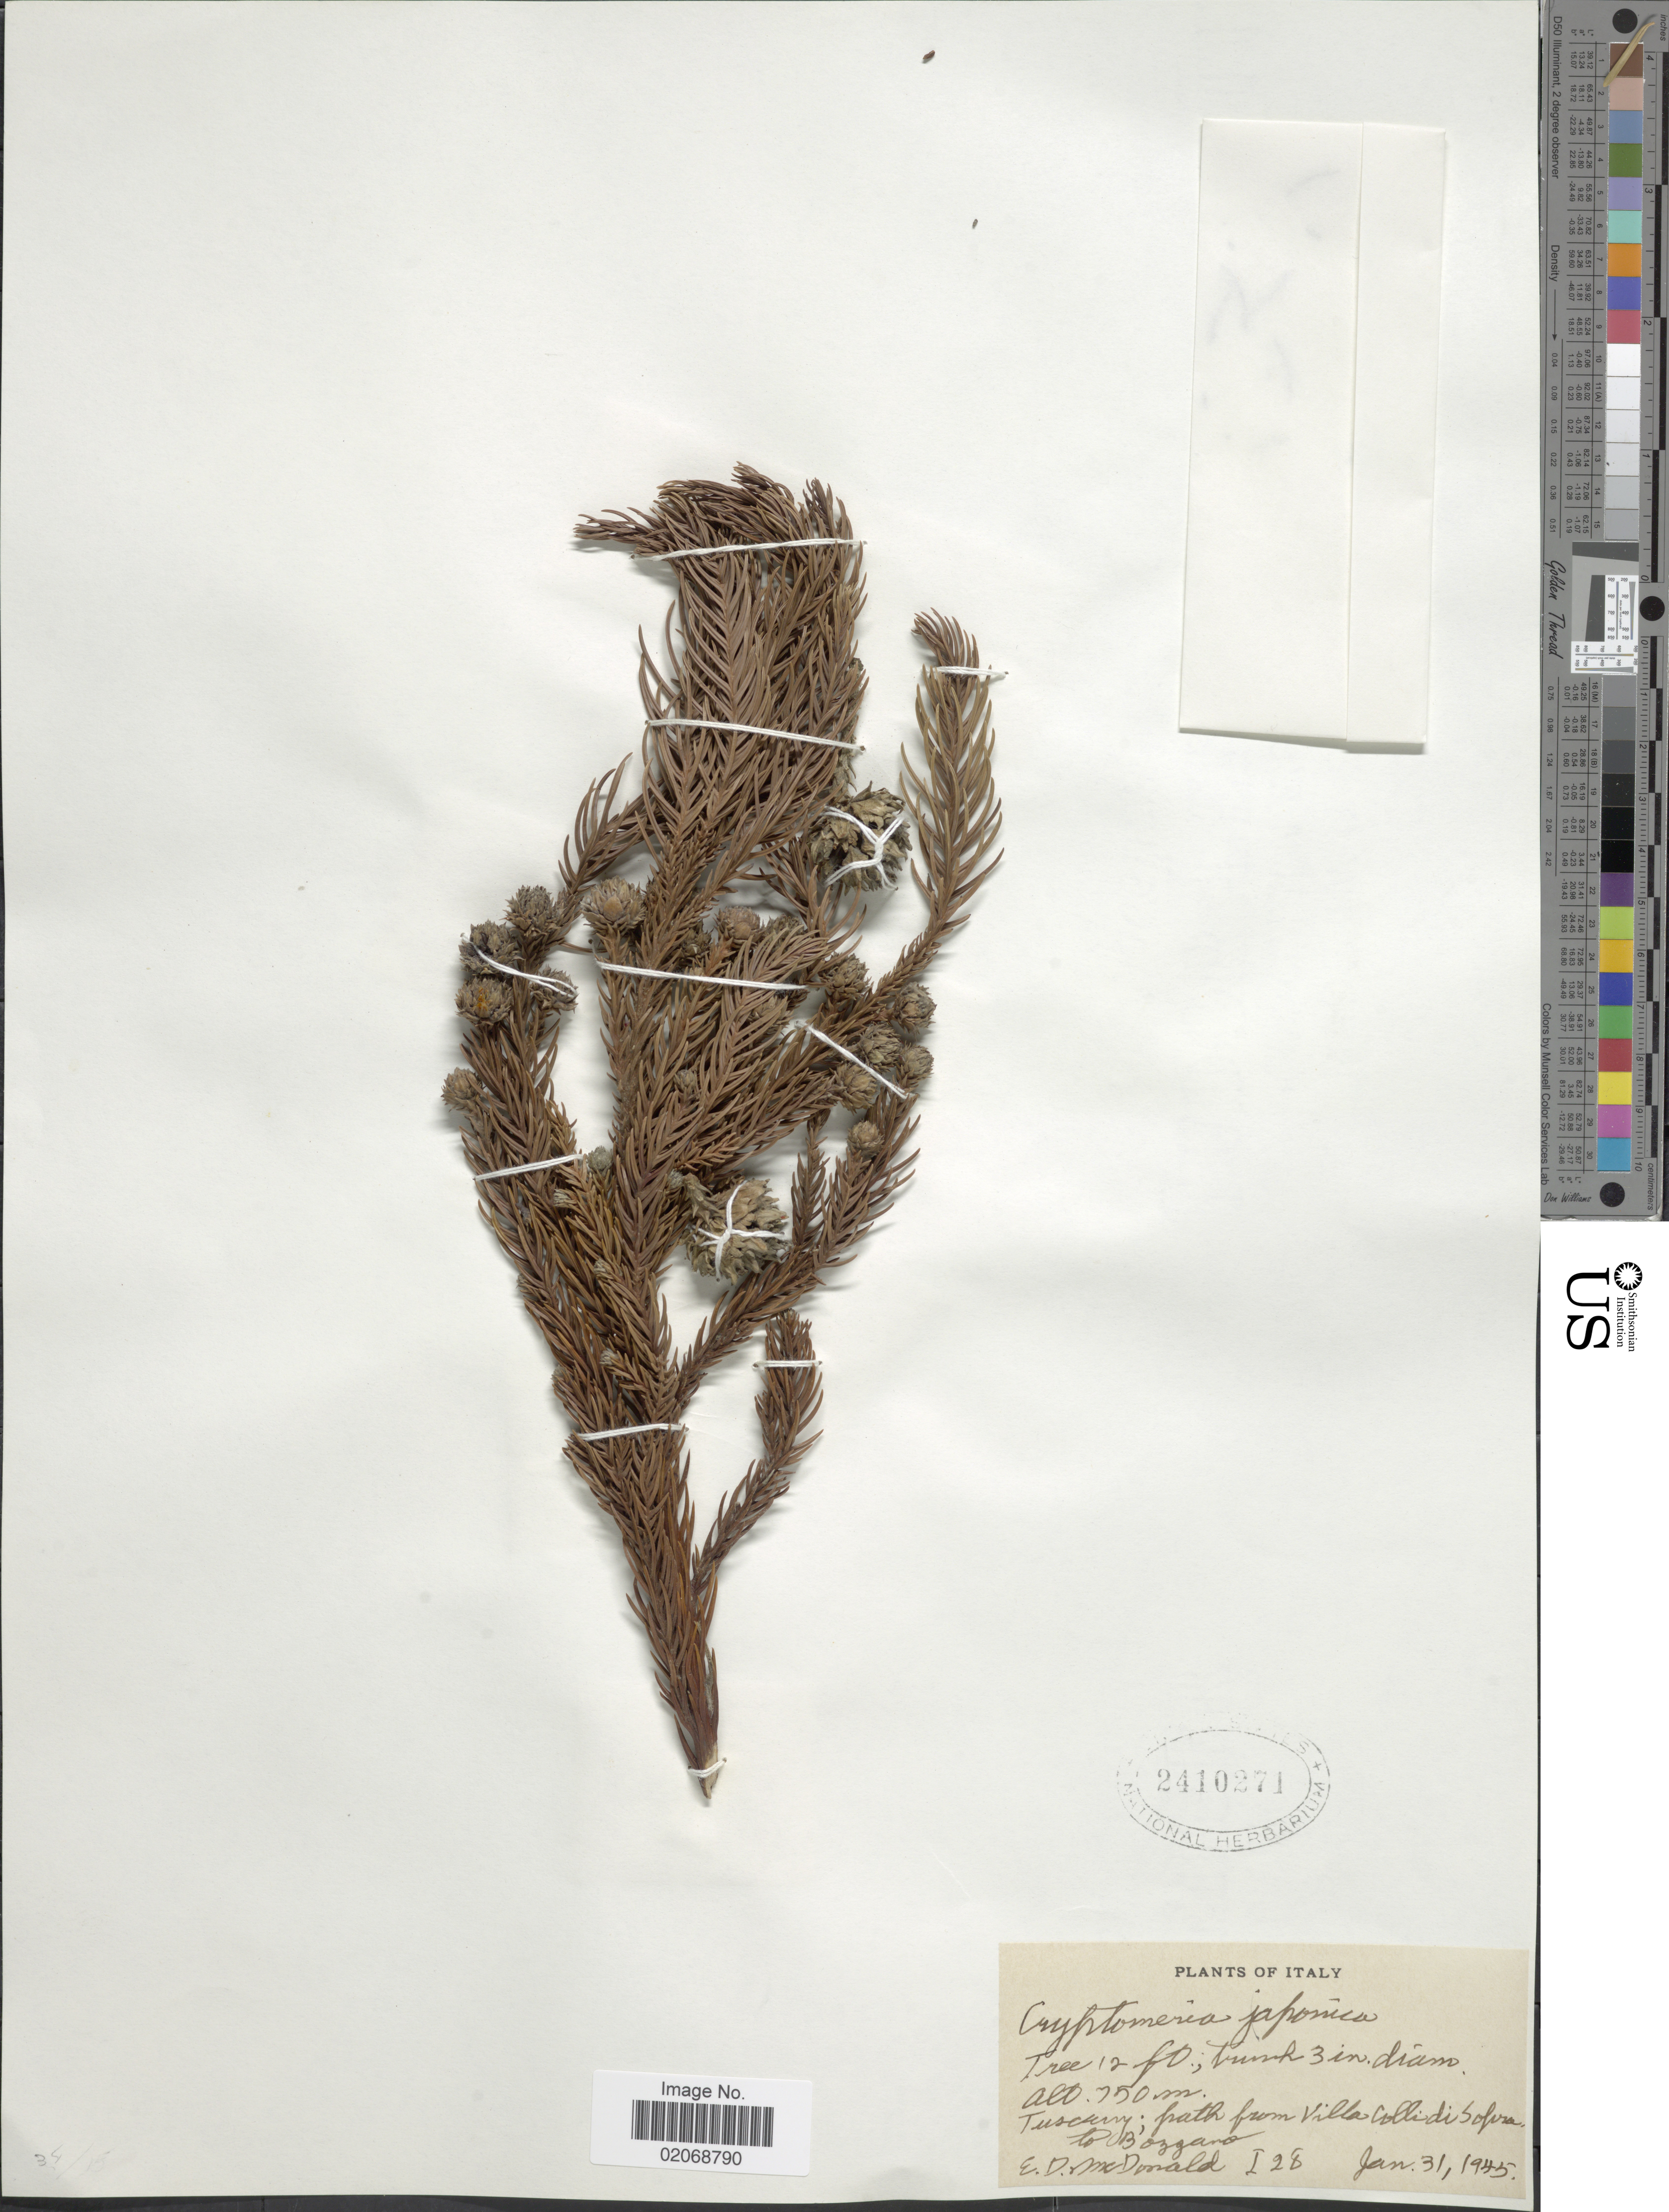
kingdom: Plantae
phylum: Tracheophyta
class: Pinopsida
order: Pinales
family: Cupressaceae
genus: Cryptomeria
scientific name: Cryptomeria japonica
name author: (Thunb. ex L. f.) D. Don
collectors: E. D. McDonald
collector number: I 28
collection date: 1945-01-31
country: Italy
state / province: Tuscany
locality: path from Villa Colli di Sopra to Bozzano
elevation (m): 750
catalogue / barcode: US 2410271